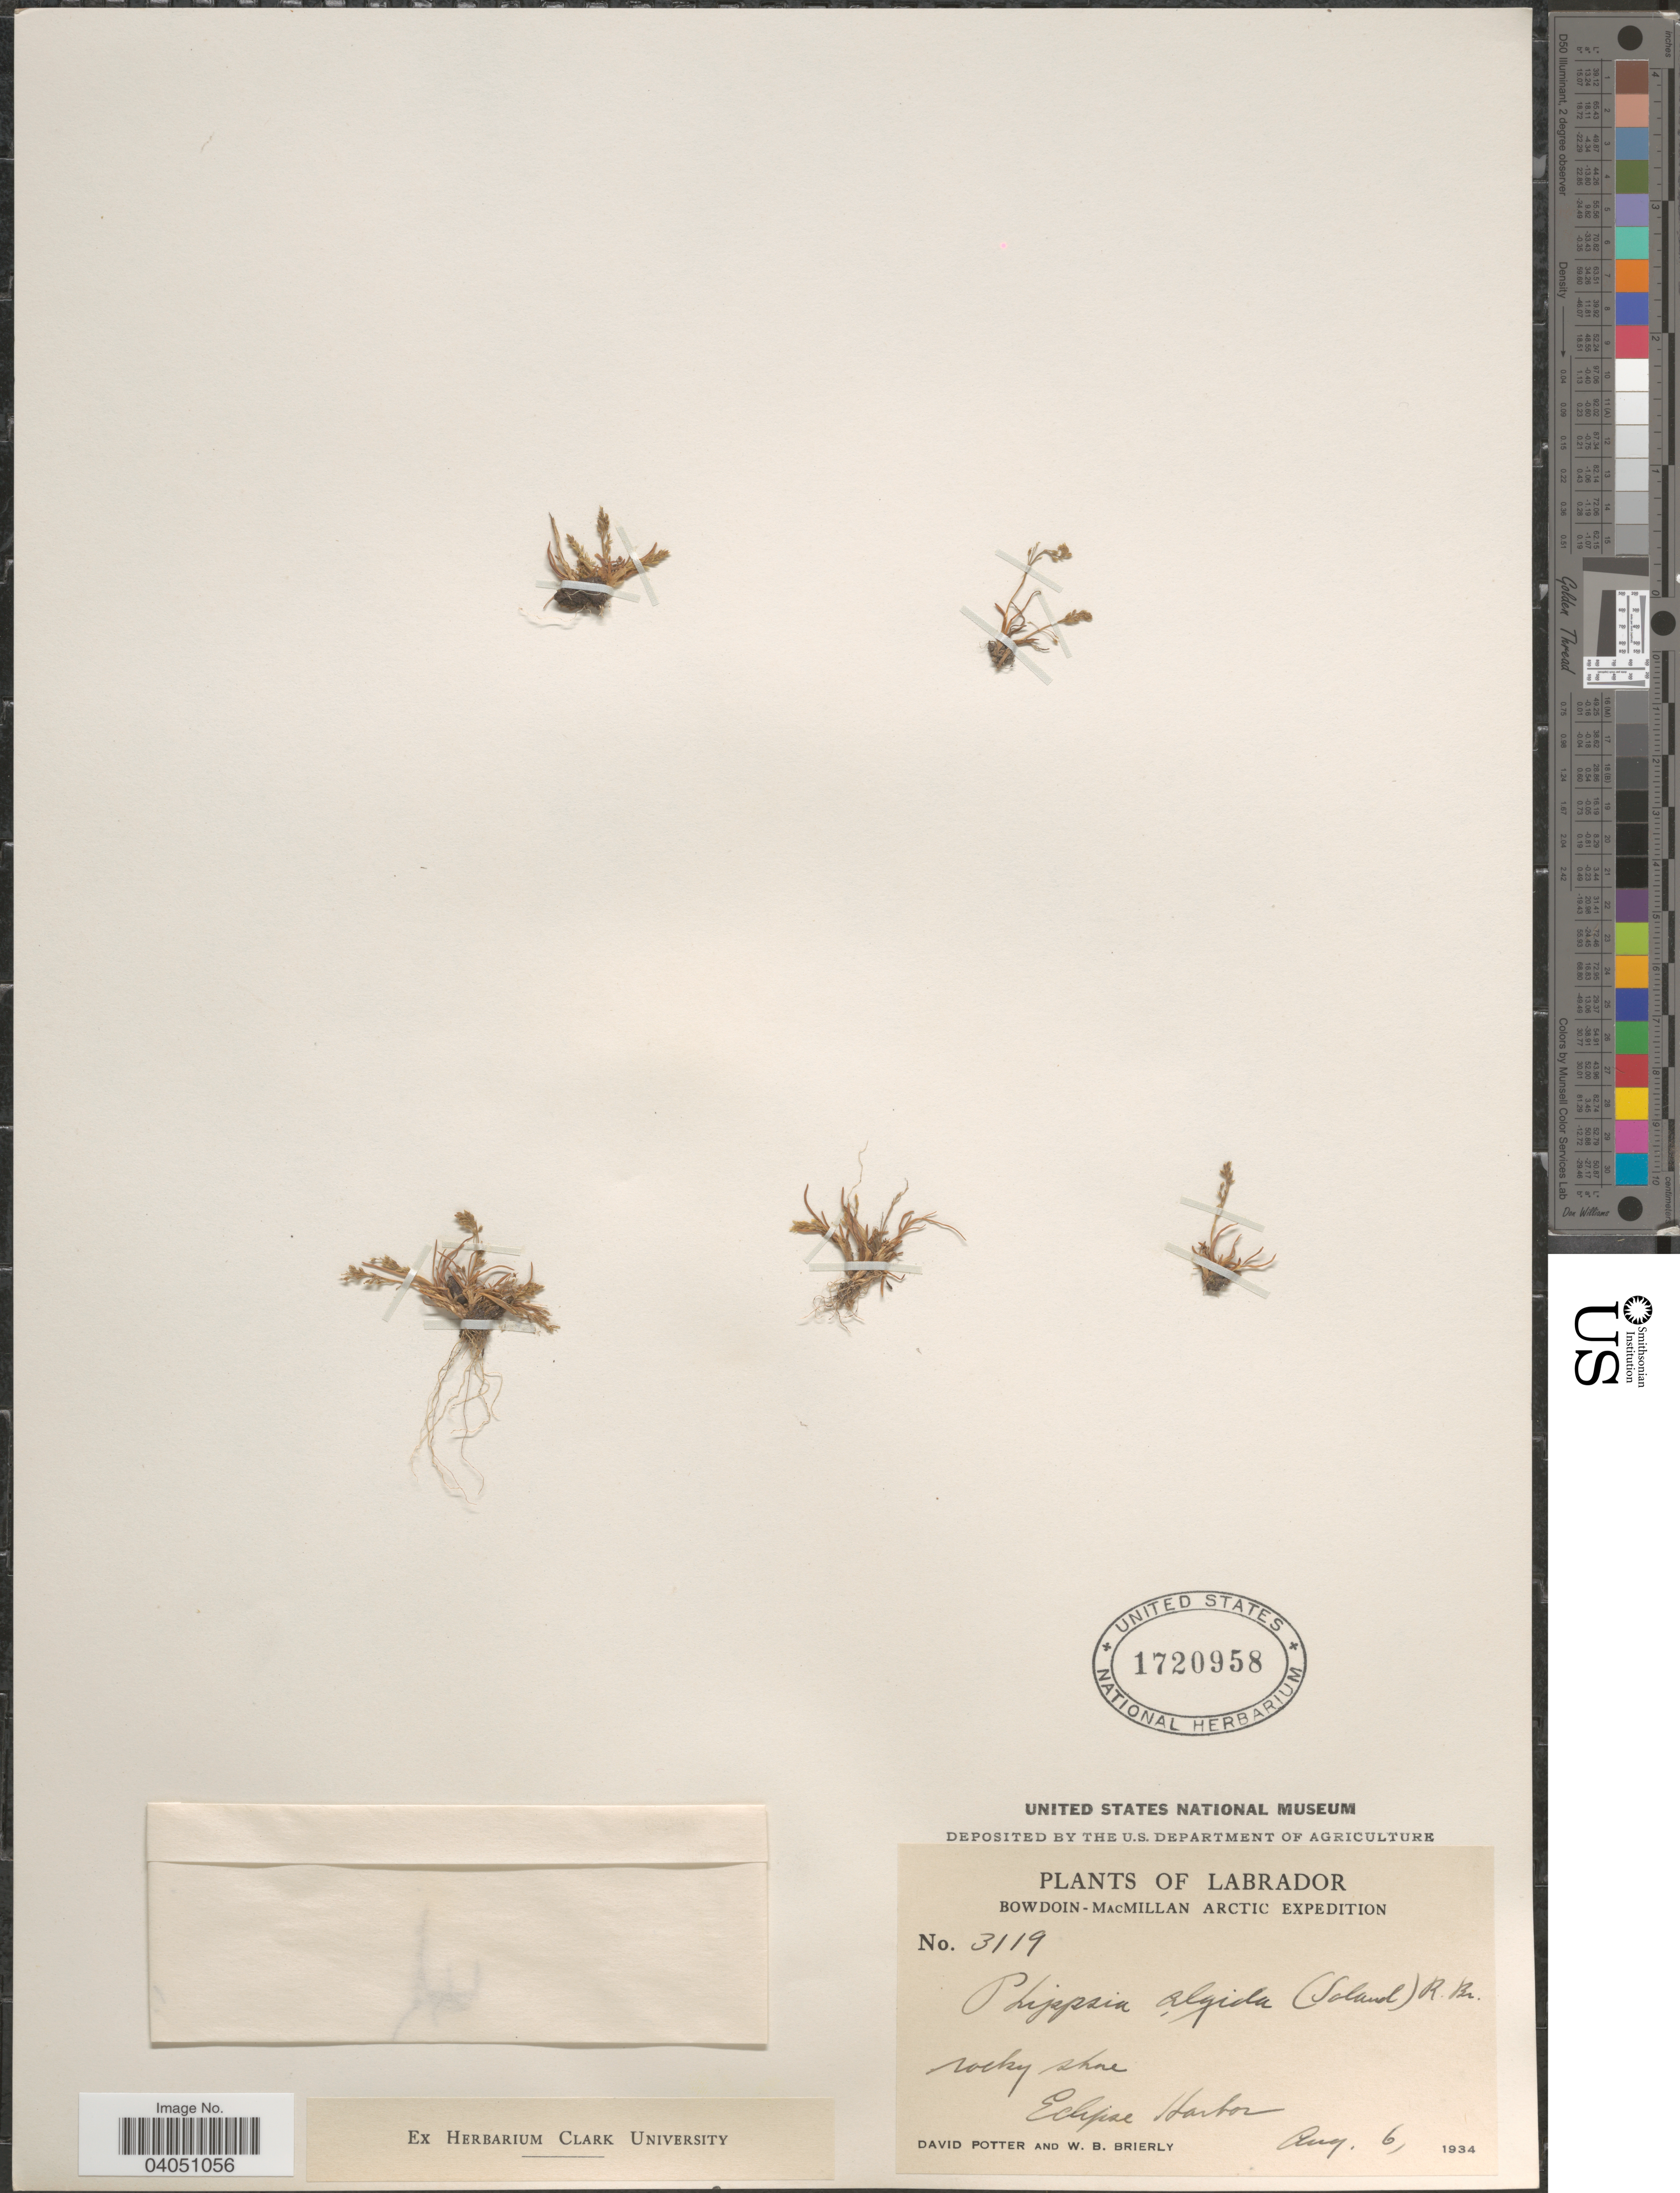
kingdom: Plantae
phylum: Tracheophyta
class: Liliopsida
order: Poales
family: Poaceae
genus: Phippsia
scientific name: Phippsia algida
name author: (Sol.) R. Br.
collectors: D. Potter & W. Brierly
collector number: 3119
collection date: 1934-08-06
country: Canada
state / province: Newfoundland and Labrador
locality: Labrador. Eclipe Harbor.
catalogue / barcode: US 1720958